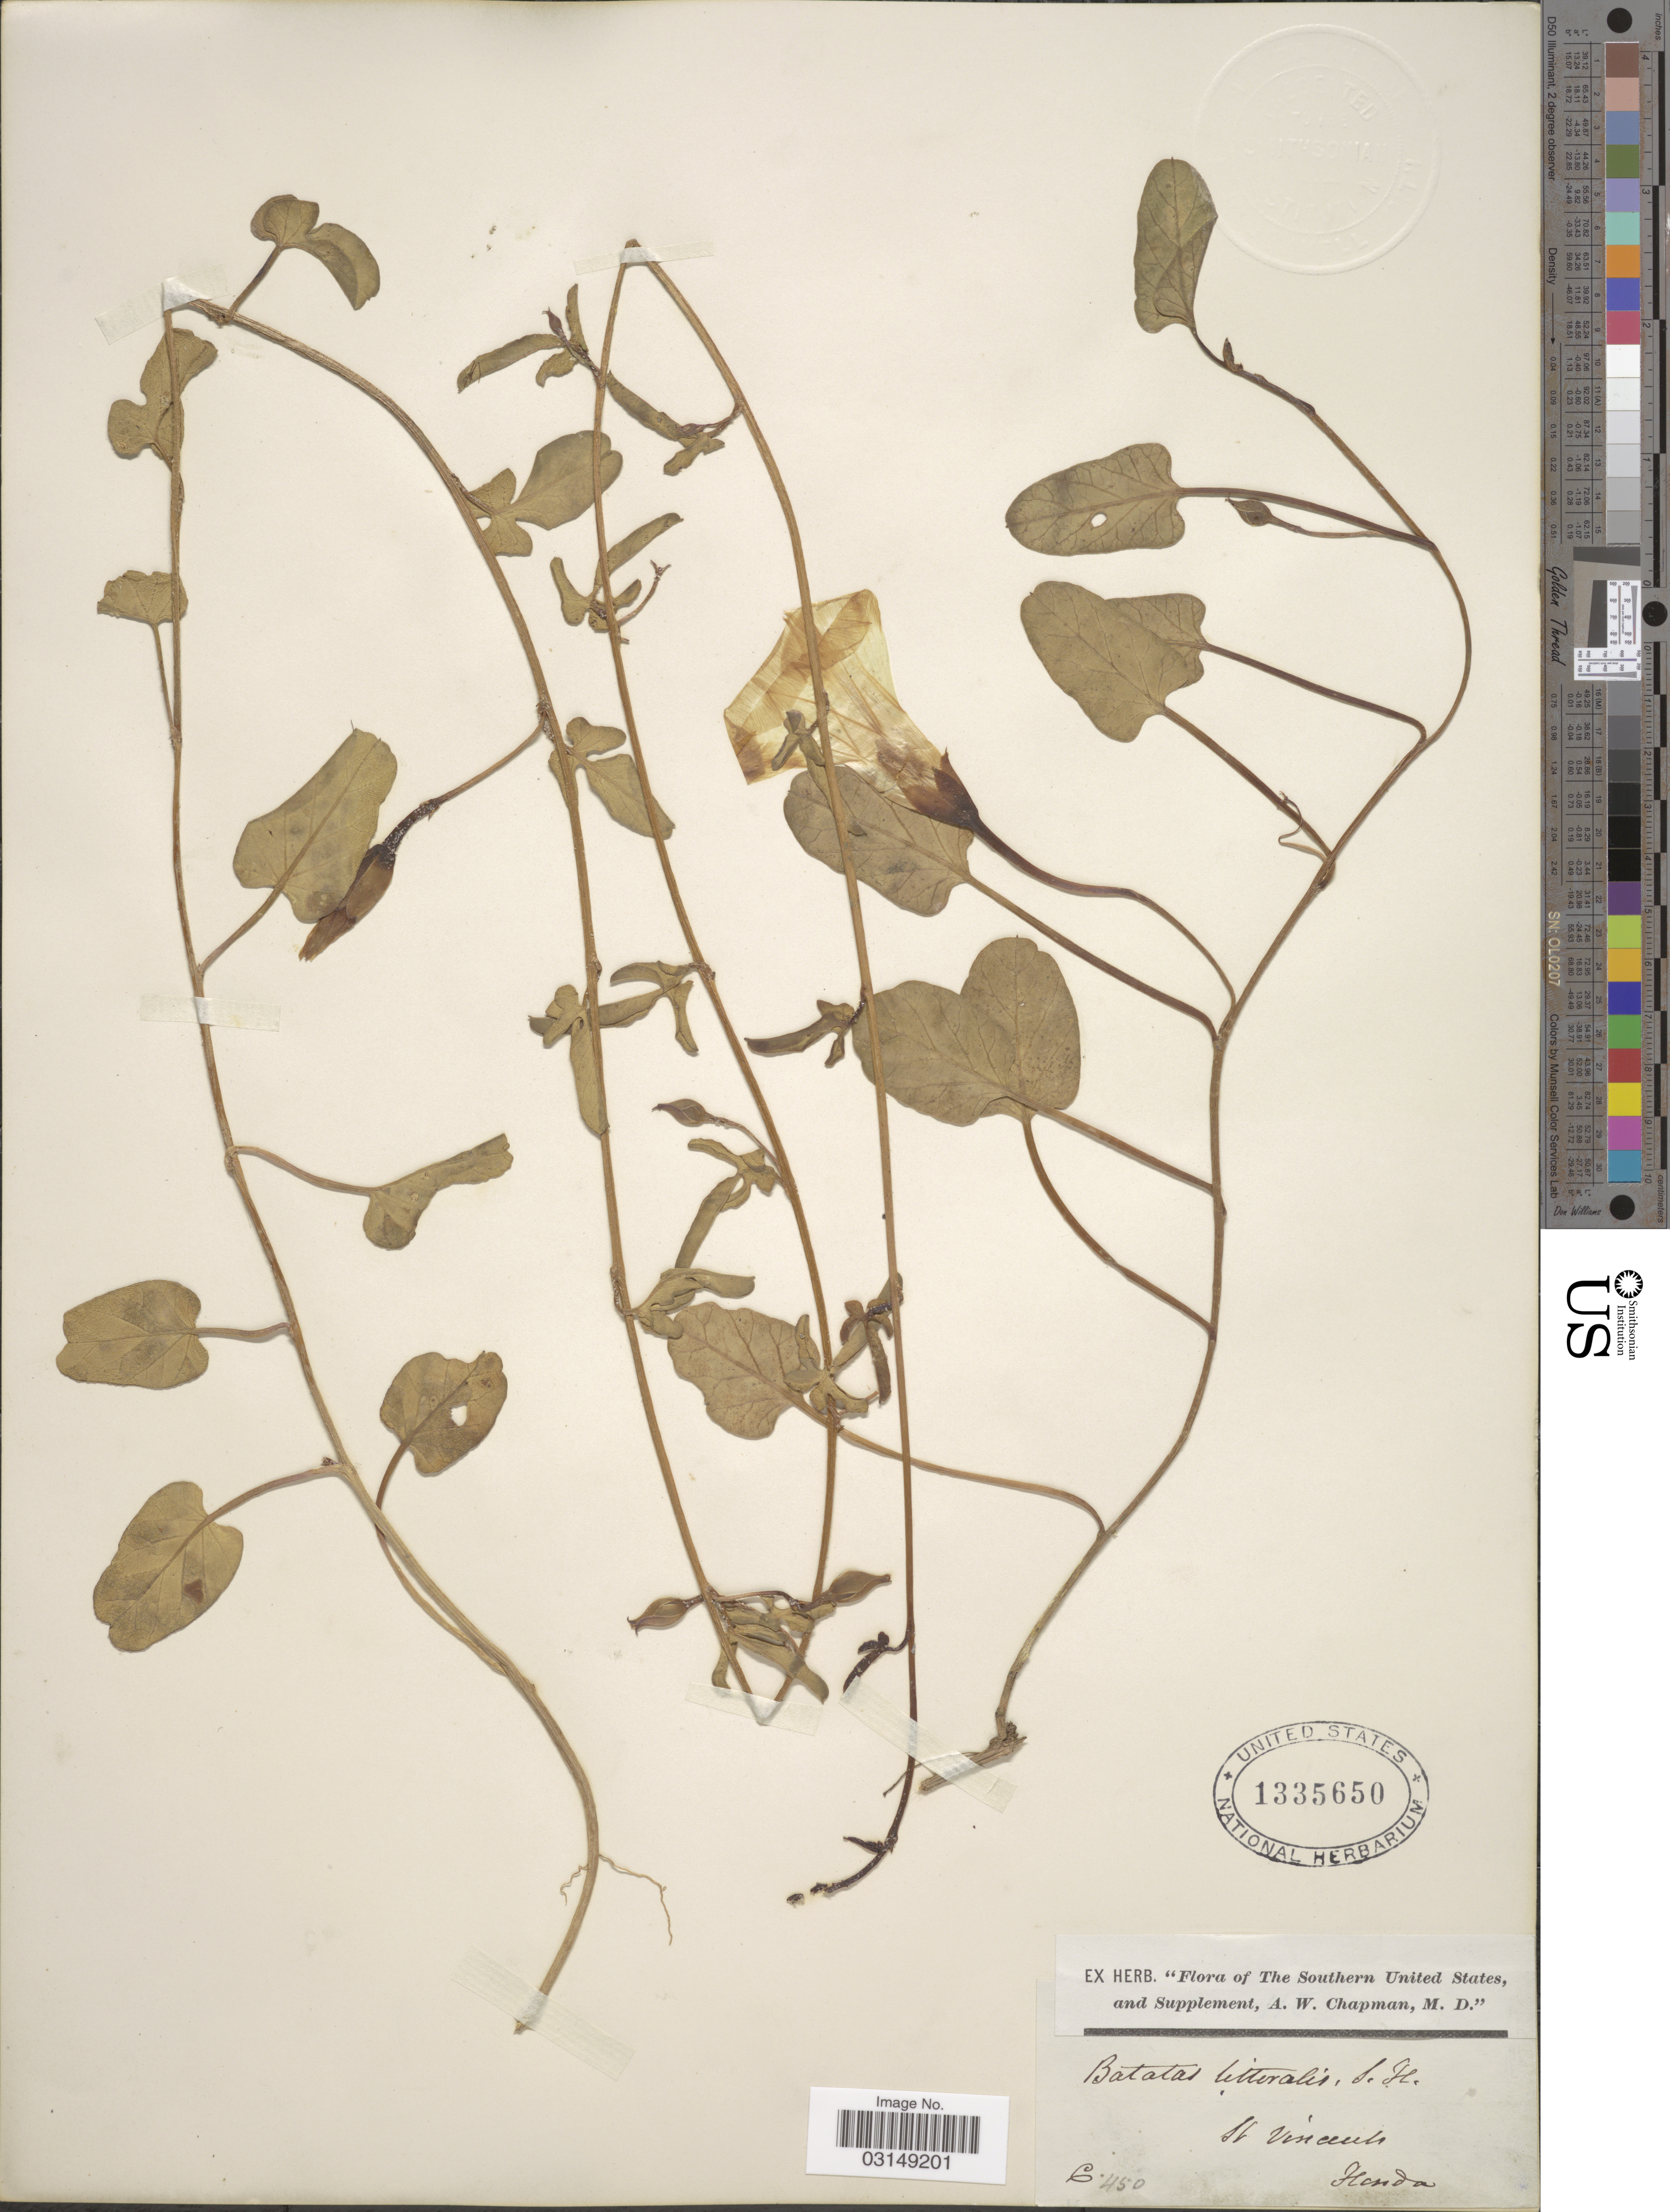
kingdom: Plantae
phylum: Tracheophyta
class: Magnoliopsida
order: Solanales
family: Convolvulaceae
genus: Ipomoea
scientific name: Ipomoea stolonifera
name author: (Cirillo) J.F. Gmel.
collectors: ex herb. A.W. Chapman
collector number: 6450*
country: United States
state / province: Florida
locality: St Vincents. The Southern United States, and Supplement.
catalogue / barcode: US 1335650